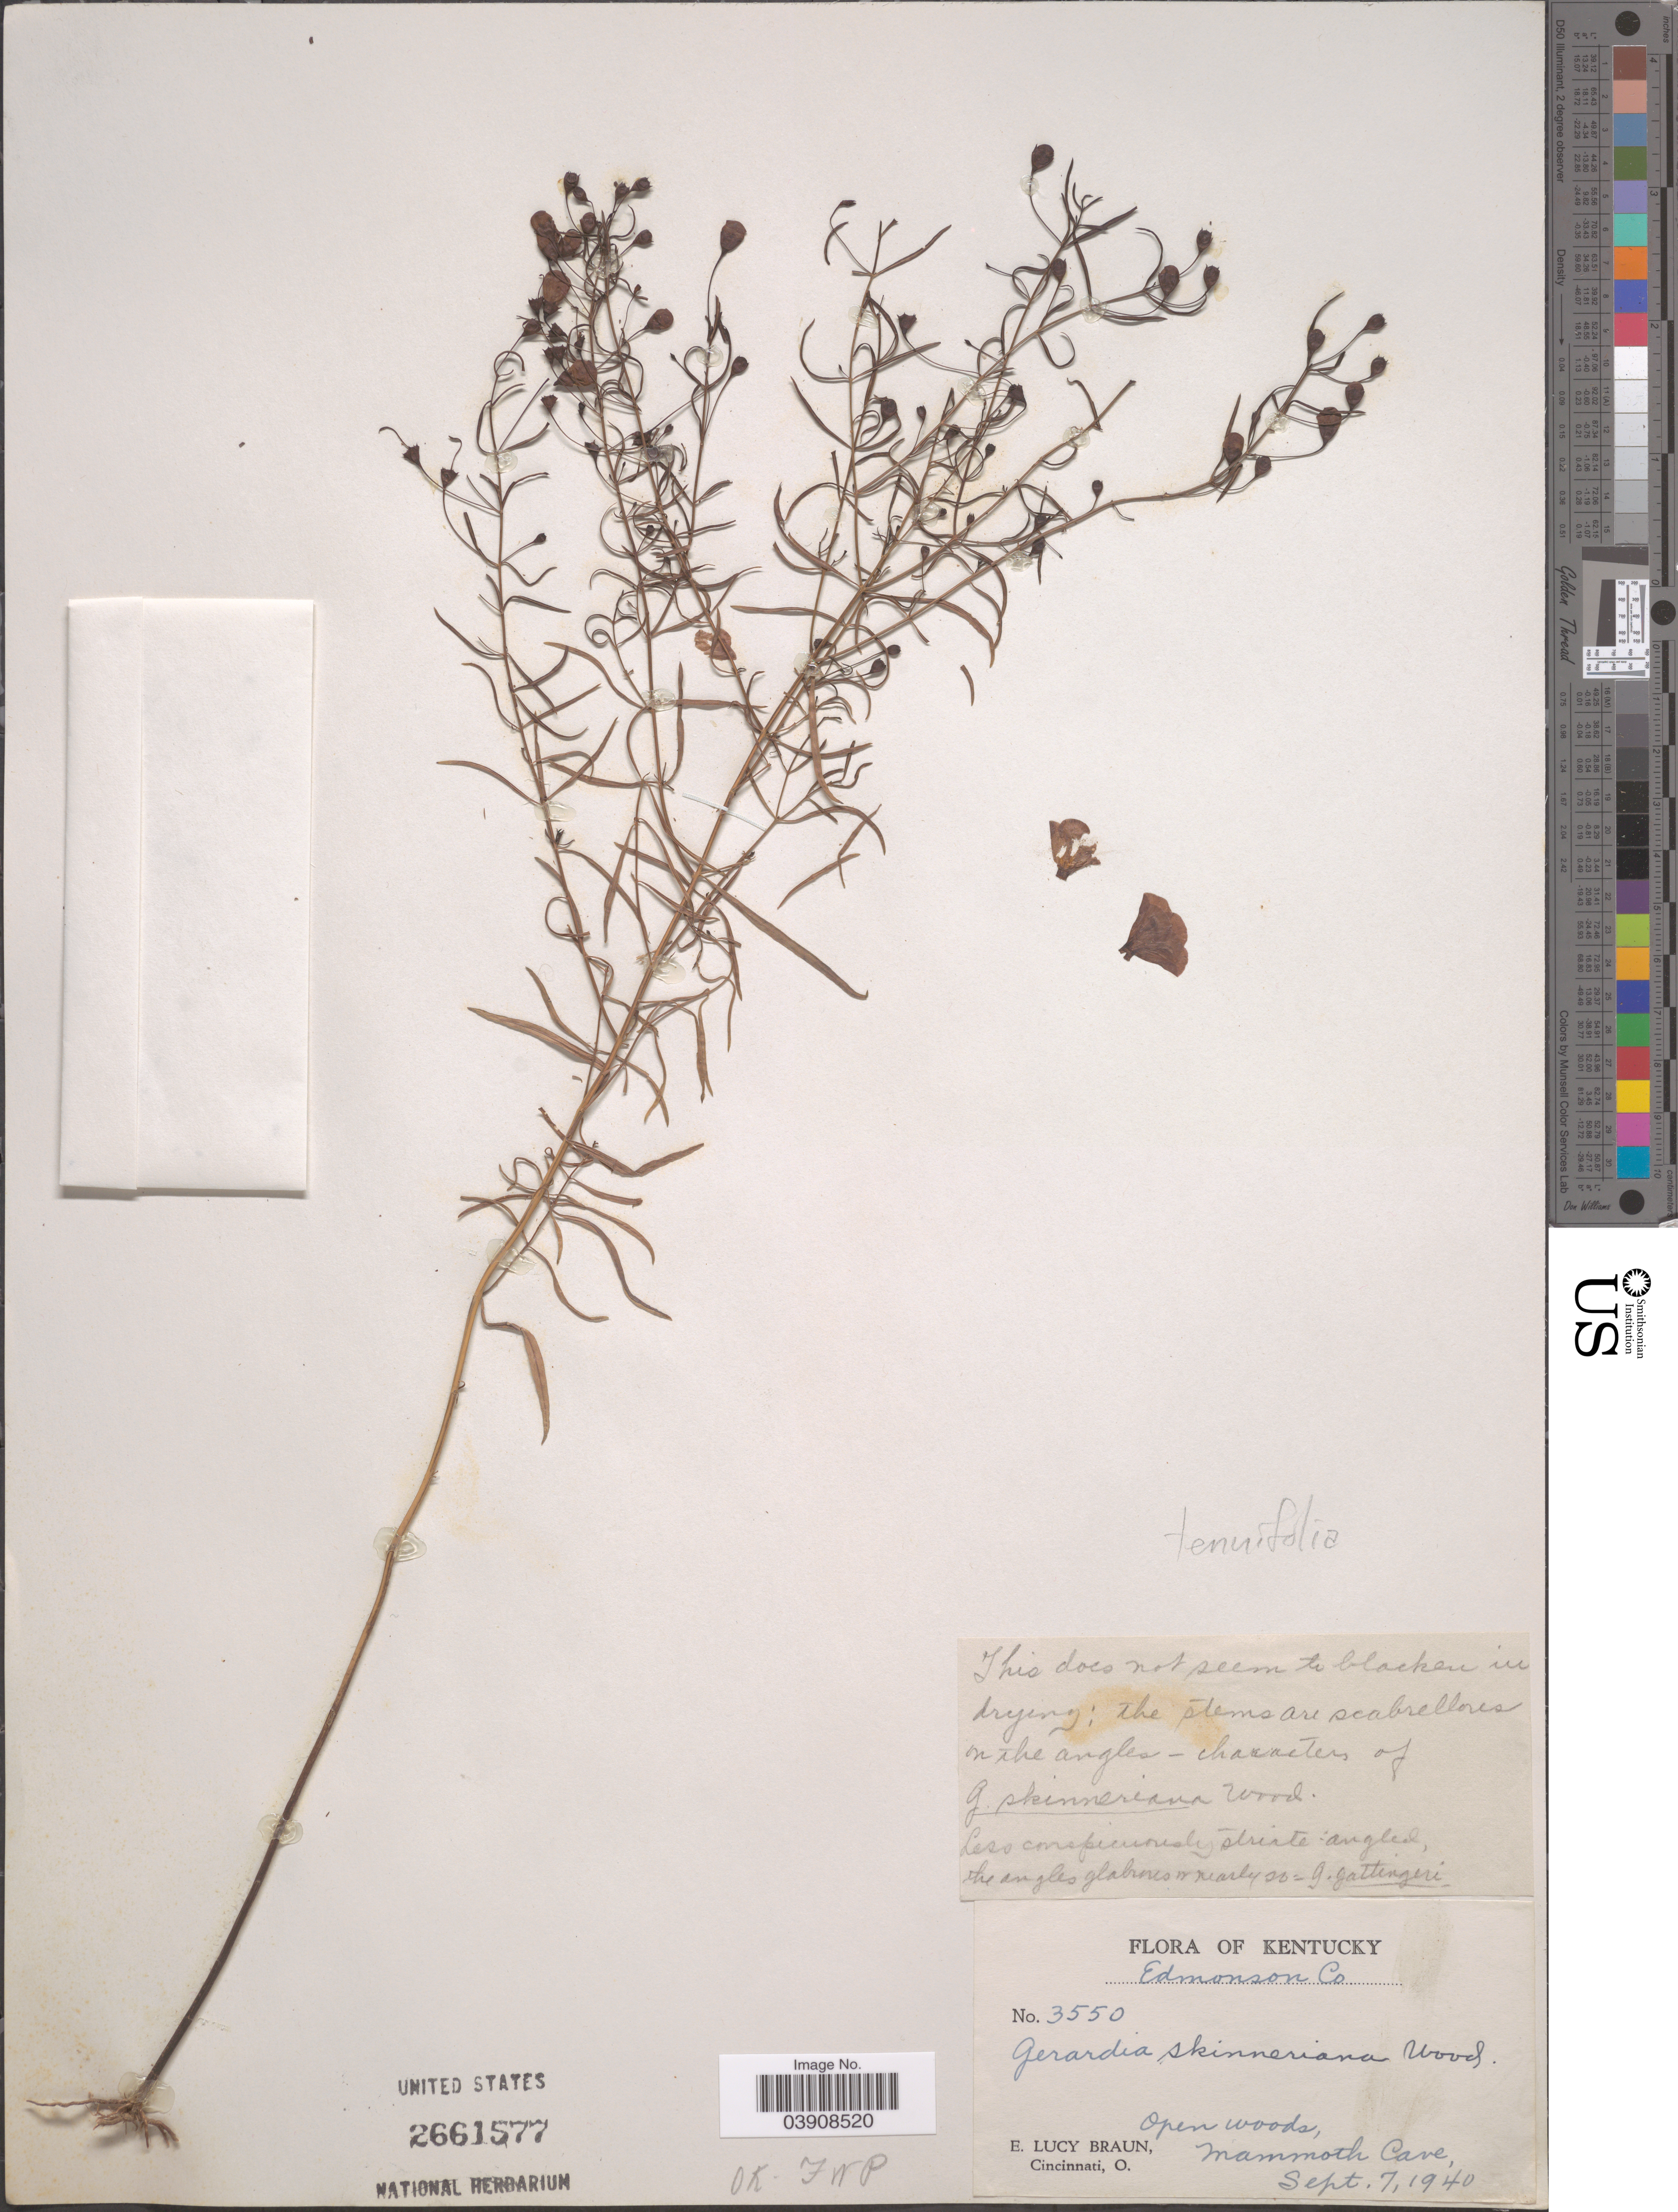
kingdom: Plantae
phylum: Tracheophyta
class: Magnoliopsida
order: Lamiales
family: Orobanchaceae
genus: Agalinis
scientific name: Agalinis tenuifolia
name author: (Vahl) Raf.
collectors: E. L. Braun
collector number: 3550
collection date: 1940-09-07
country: United States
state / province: Kentucky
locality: Edmonson Co. Mammoth Cave.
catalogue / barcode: US 2661577